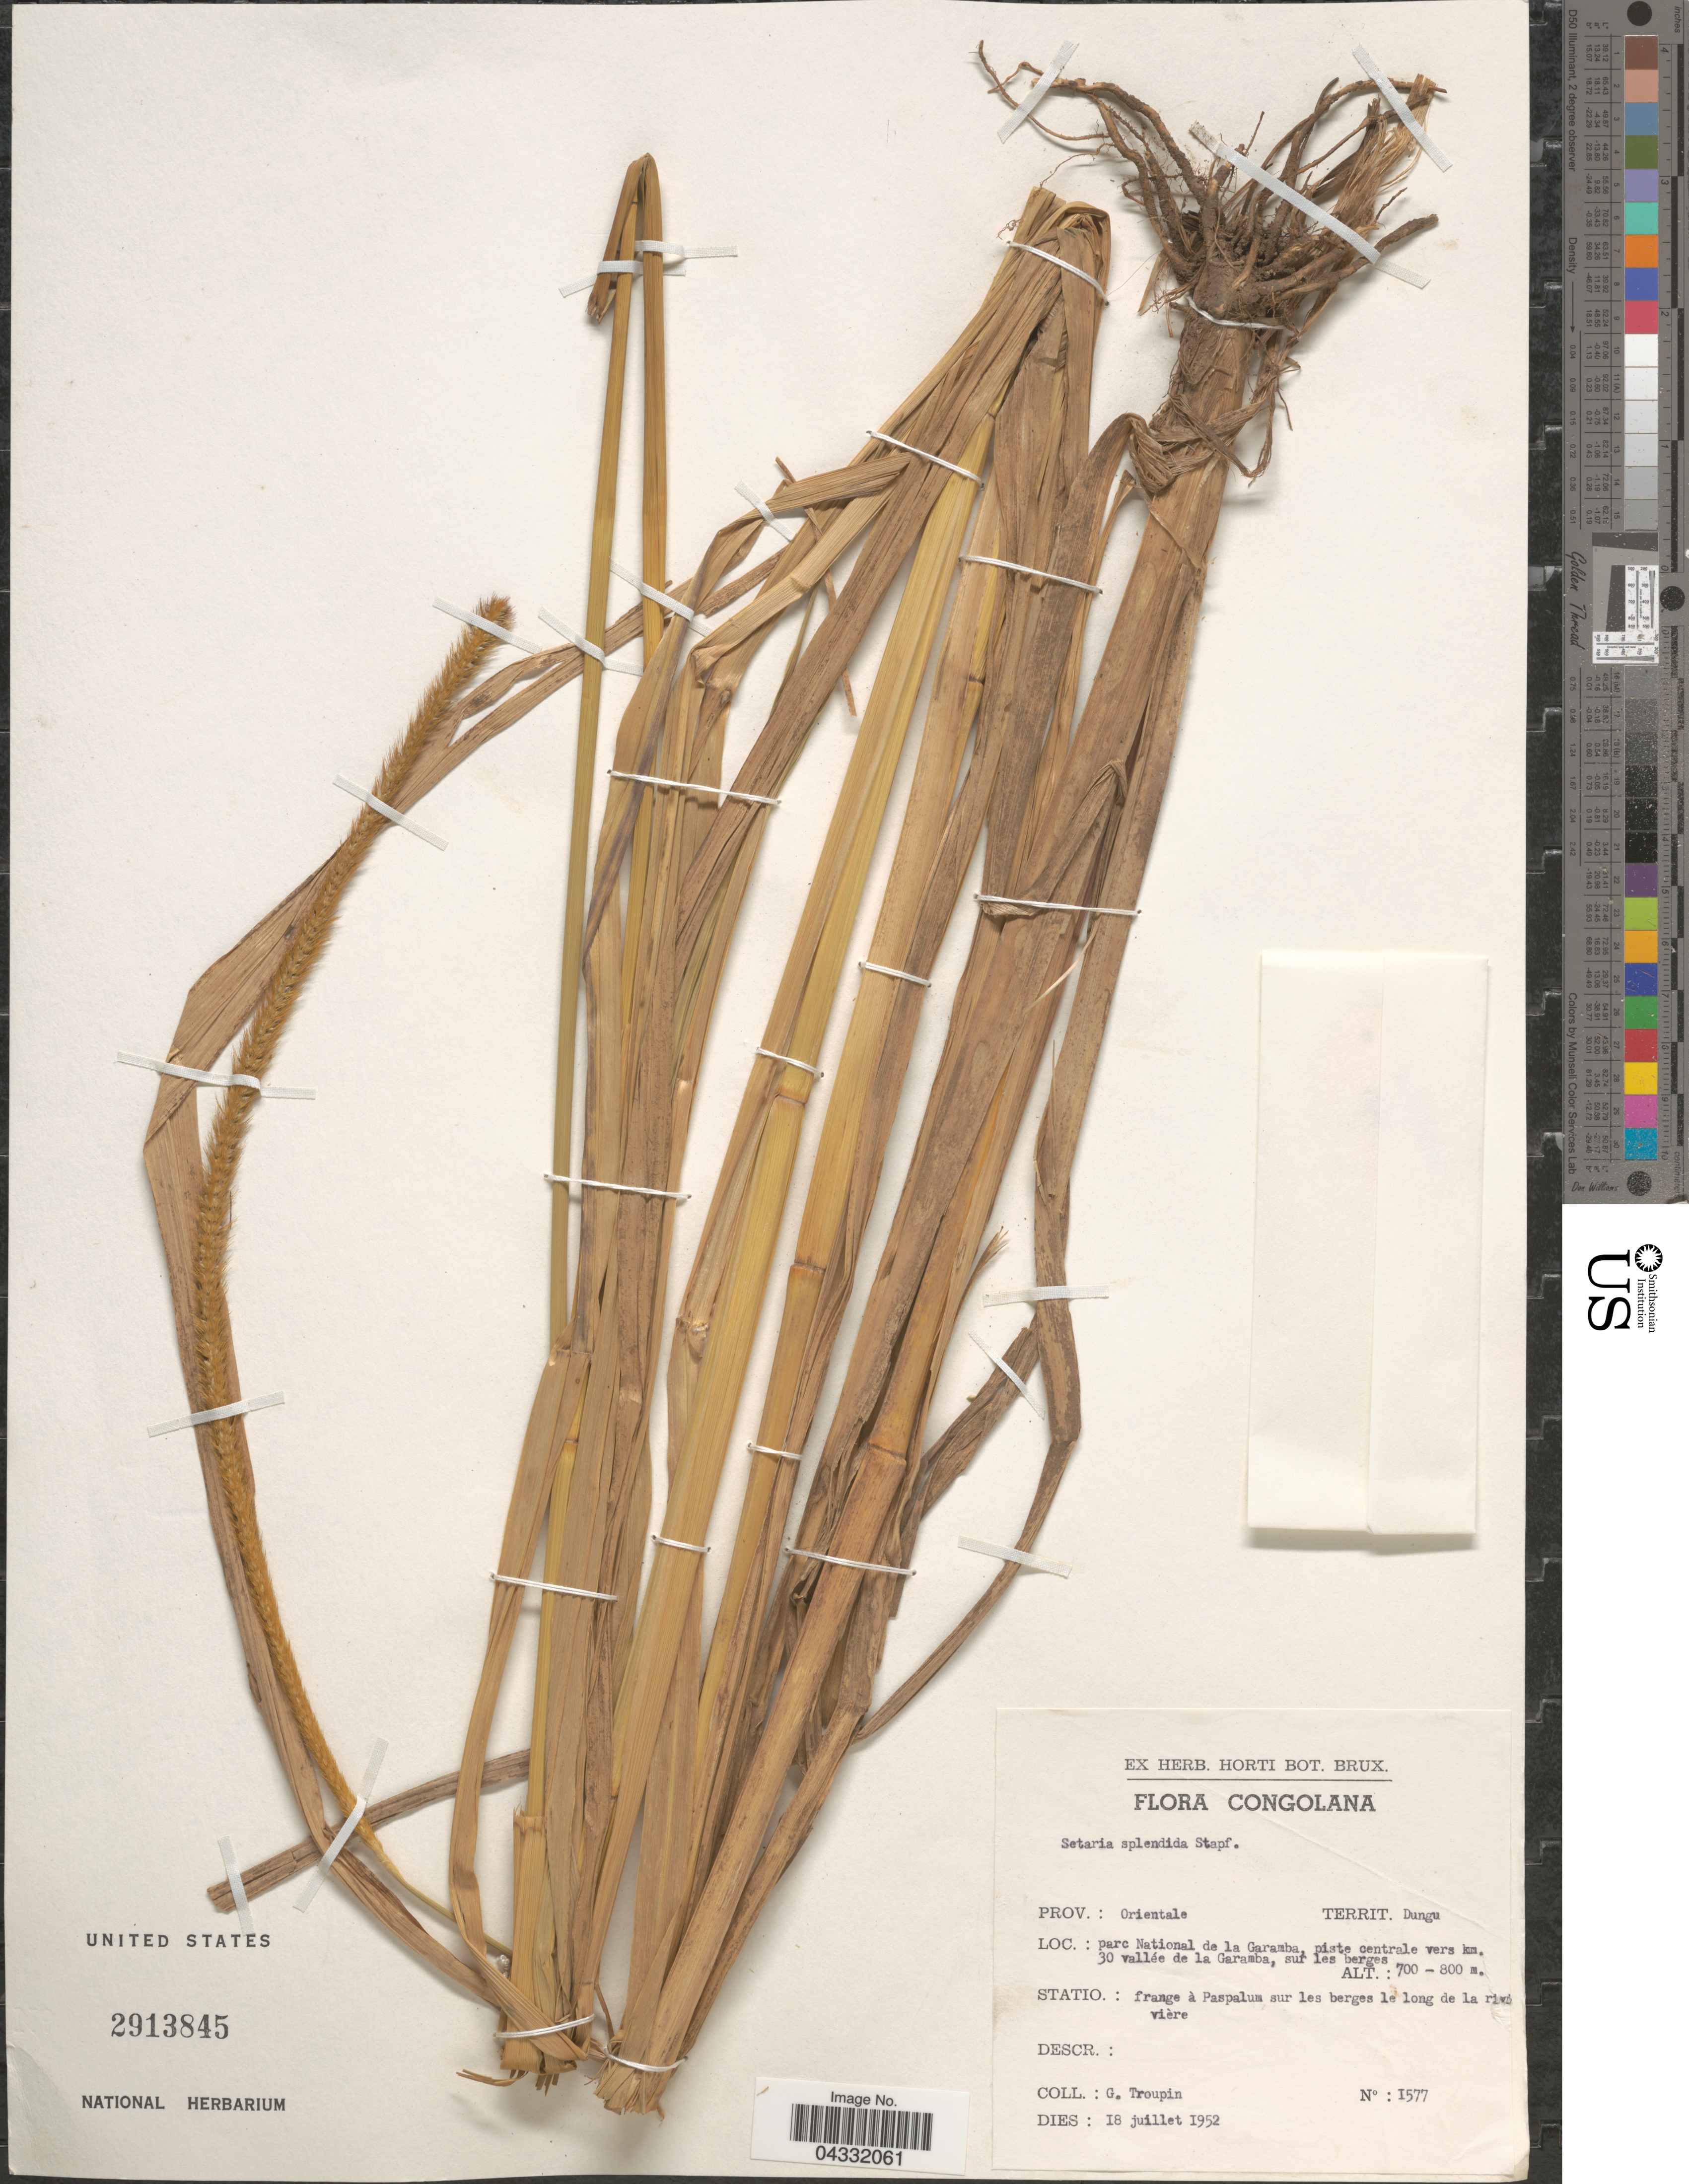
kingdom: Plantae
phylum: Tracheophyta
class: Liliopsida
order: Poales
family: Poaceae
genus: Setaria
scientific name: Setaria sphacelata var. splendida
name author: (Stapf) Clayton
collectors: G. Troupin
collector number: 1577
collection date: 1952-07-18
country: Congo, Democratic Republic of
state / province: Haut-Uele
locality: Congolana. Territ. Dungu. Parc National de la Garamba, piste centrale vers km. 30 vallée de la Garamba, sur les berges. Statio.: frange à Paspalum sur les berges le long de la rivière.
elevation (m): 700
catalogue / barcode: US 2913845